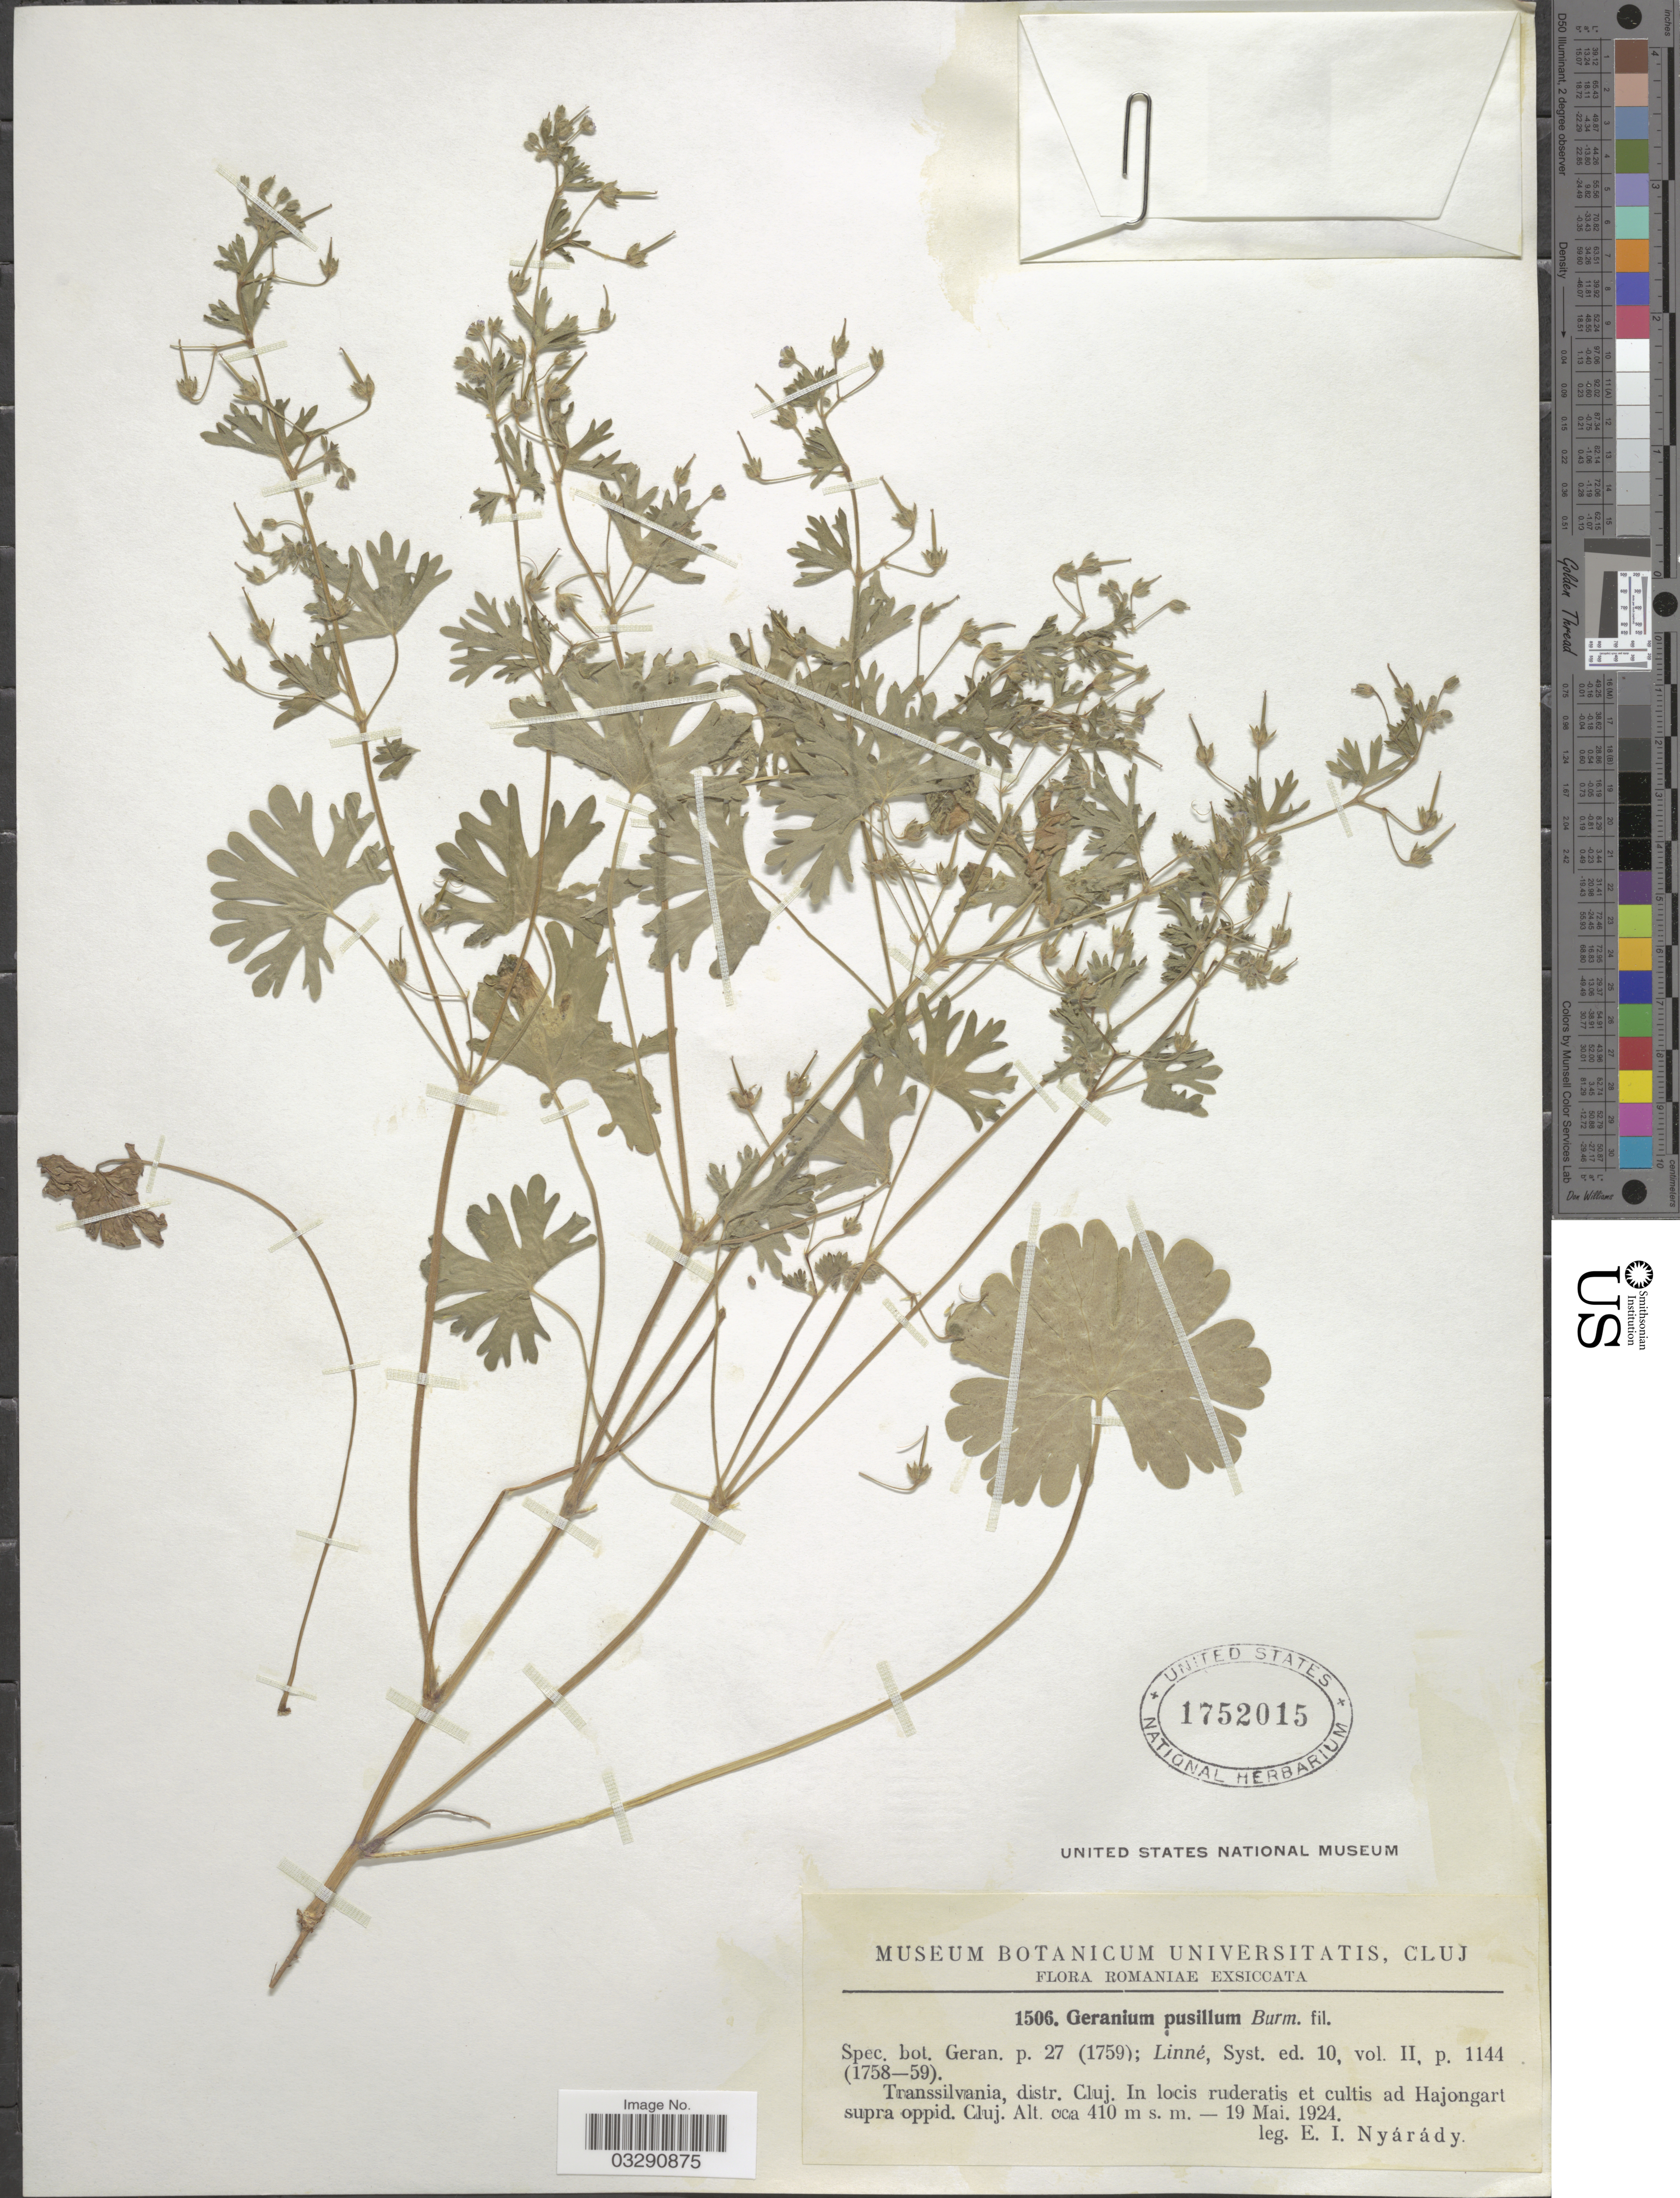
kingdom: Plantae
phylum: Tracheophyta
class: Magnoliopsida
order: Geraniales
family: Geraniaceae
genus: Geranium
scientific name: Geranium pusillum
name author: L.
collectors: E. Nyárády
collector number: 1506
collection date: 1924-05-19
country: Romania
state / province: Cluj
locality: Transsilvania, distr. Cluj. In locis ruderatis et cultis ad Hajongart supra oppid. Cluj.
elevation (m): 410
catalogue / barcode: US 1752015